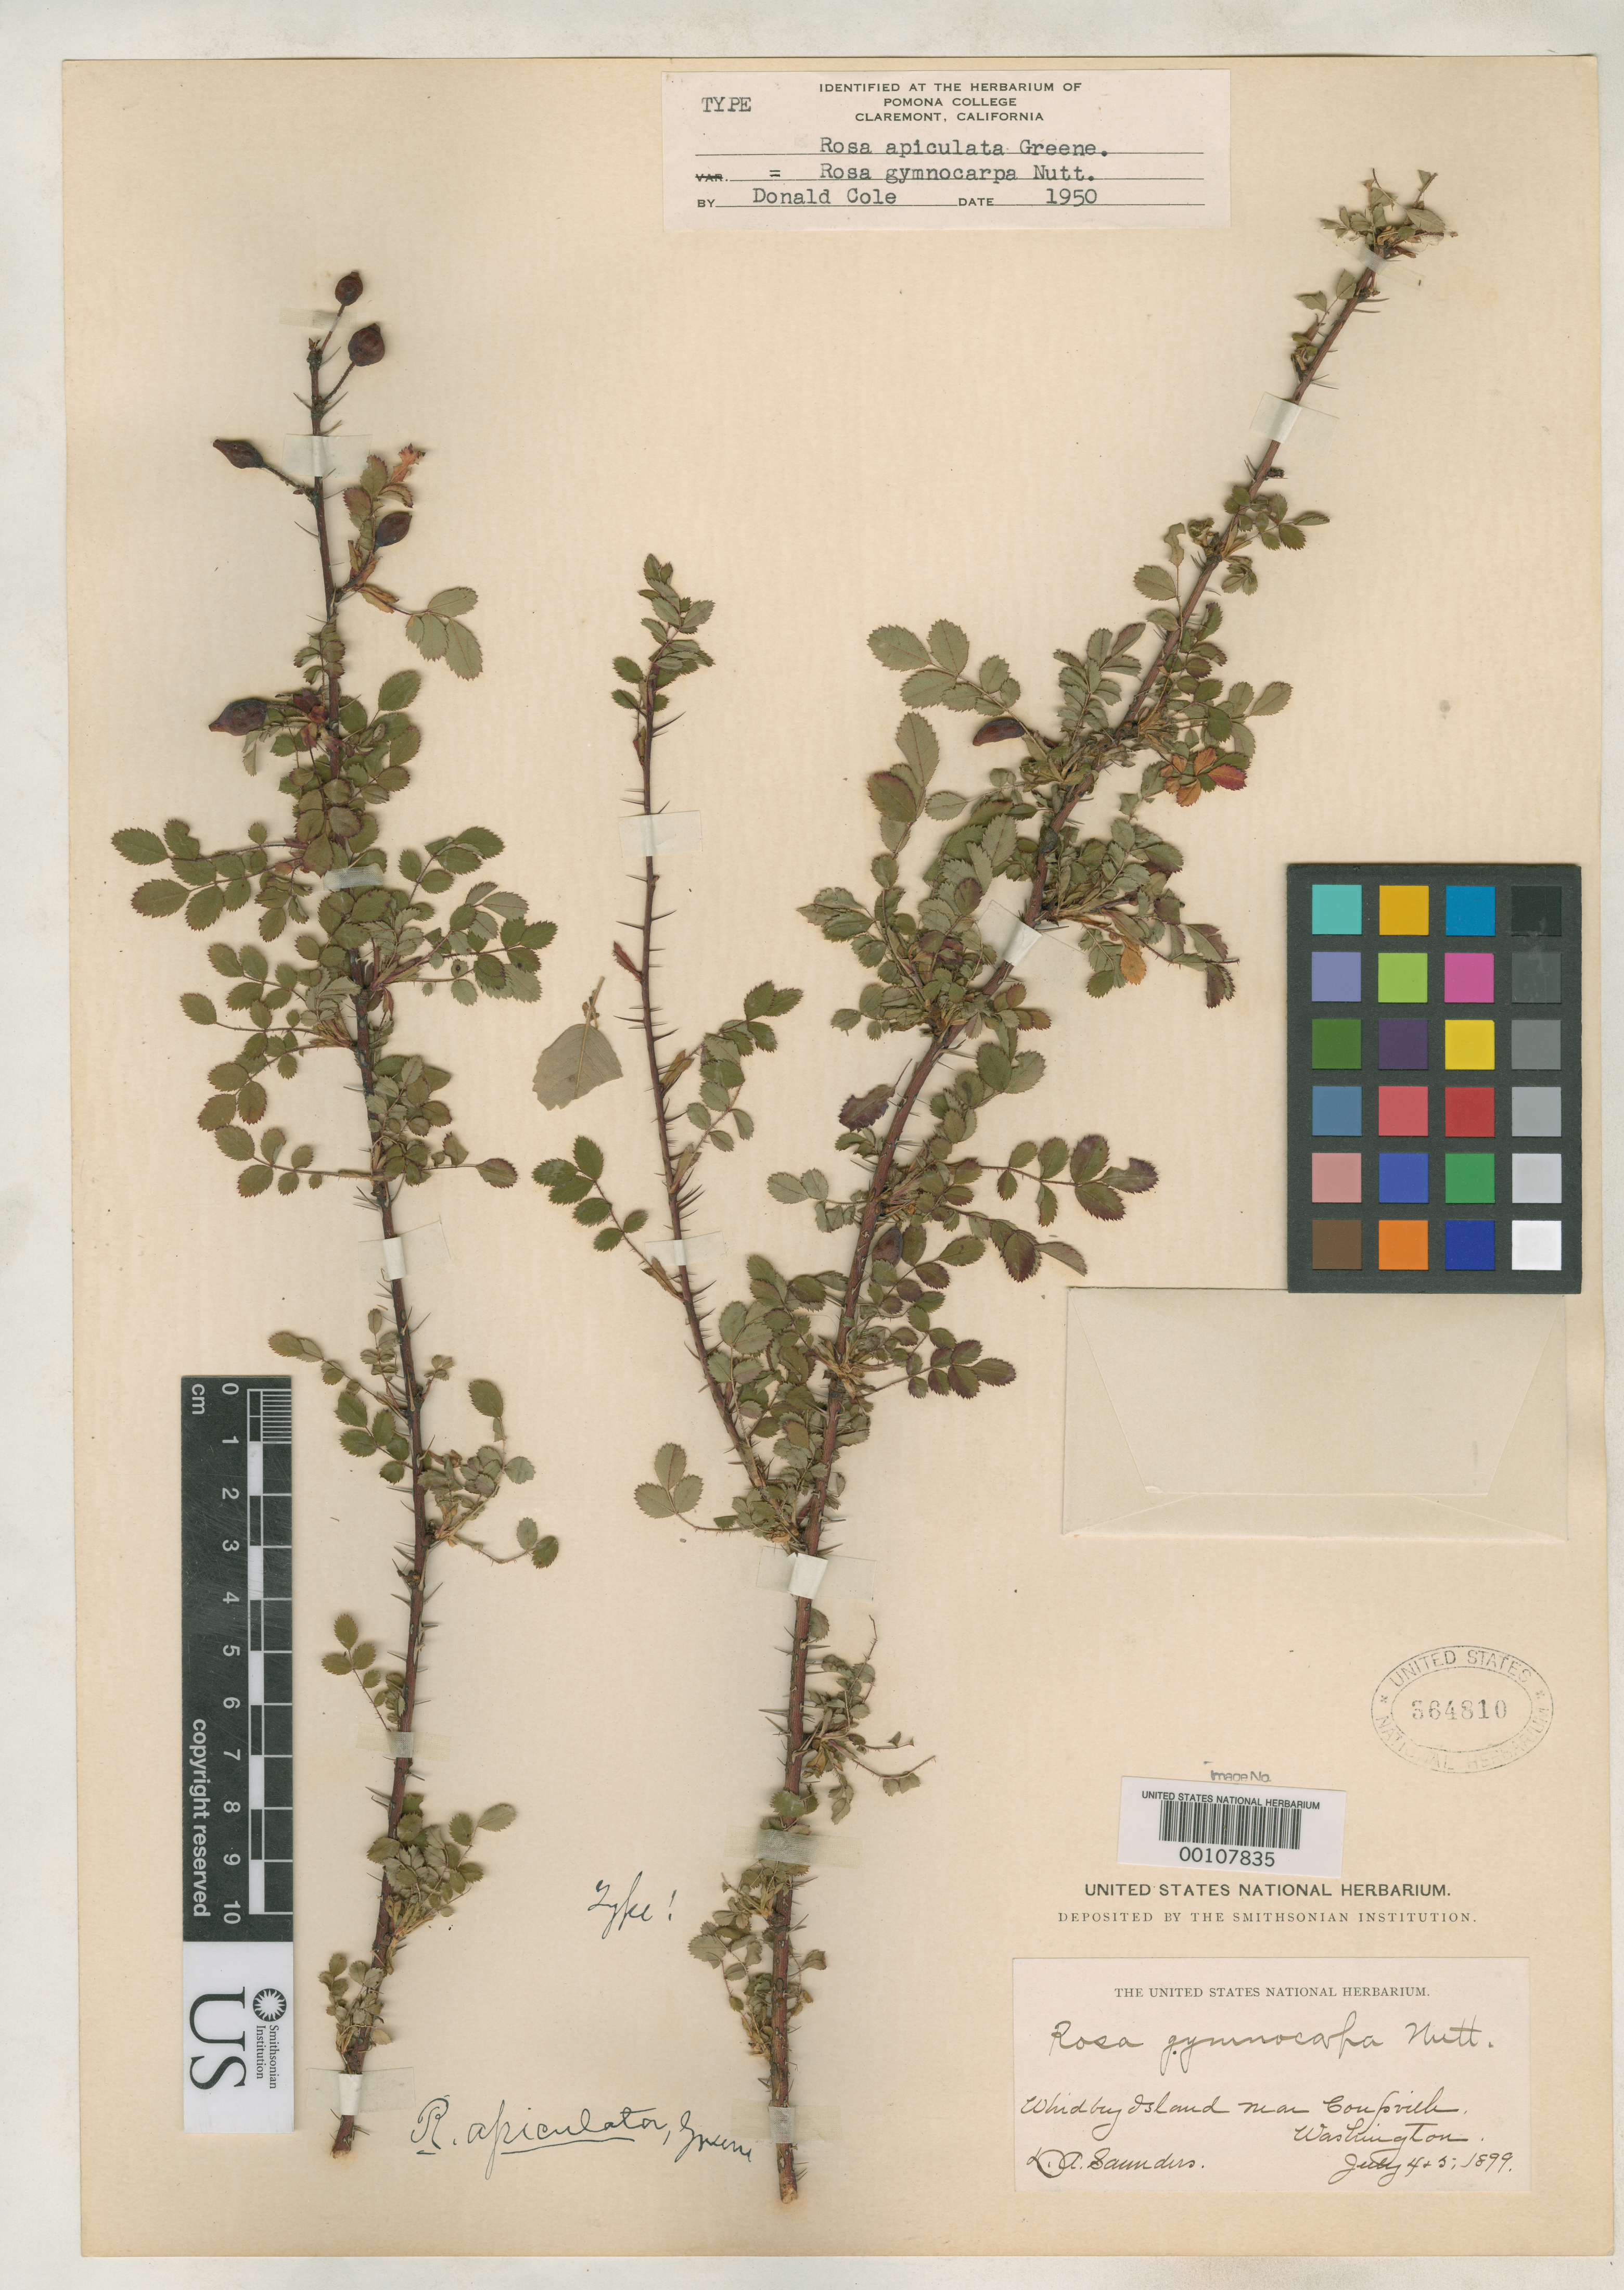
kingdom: Plantae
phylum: Tracheophyta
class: Magnoliopsida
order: Rosales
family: Rosaceae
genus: Rosa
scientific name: Rosa apiculata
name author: Greene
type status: Holotype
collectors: -. Saunders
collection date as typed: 04 Jul 1899 to 05 Jul 1899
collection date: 1899-07-04/1899-07-05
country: United States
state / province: Washington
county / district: Island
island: Whidbey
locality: Near Coupeville.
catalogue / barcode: US 364810